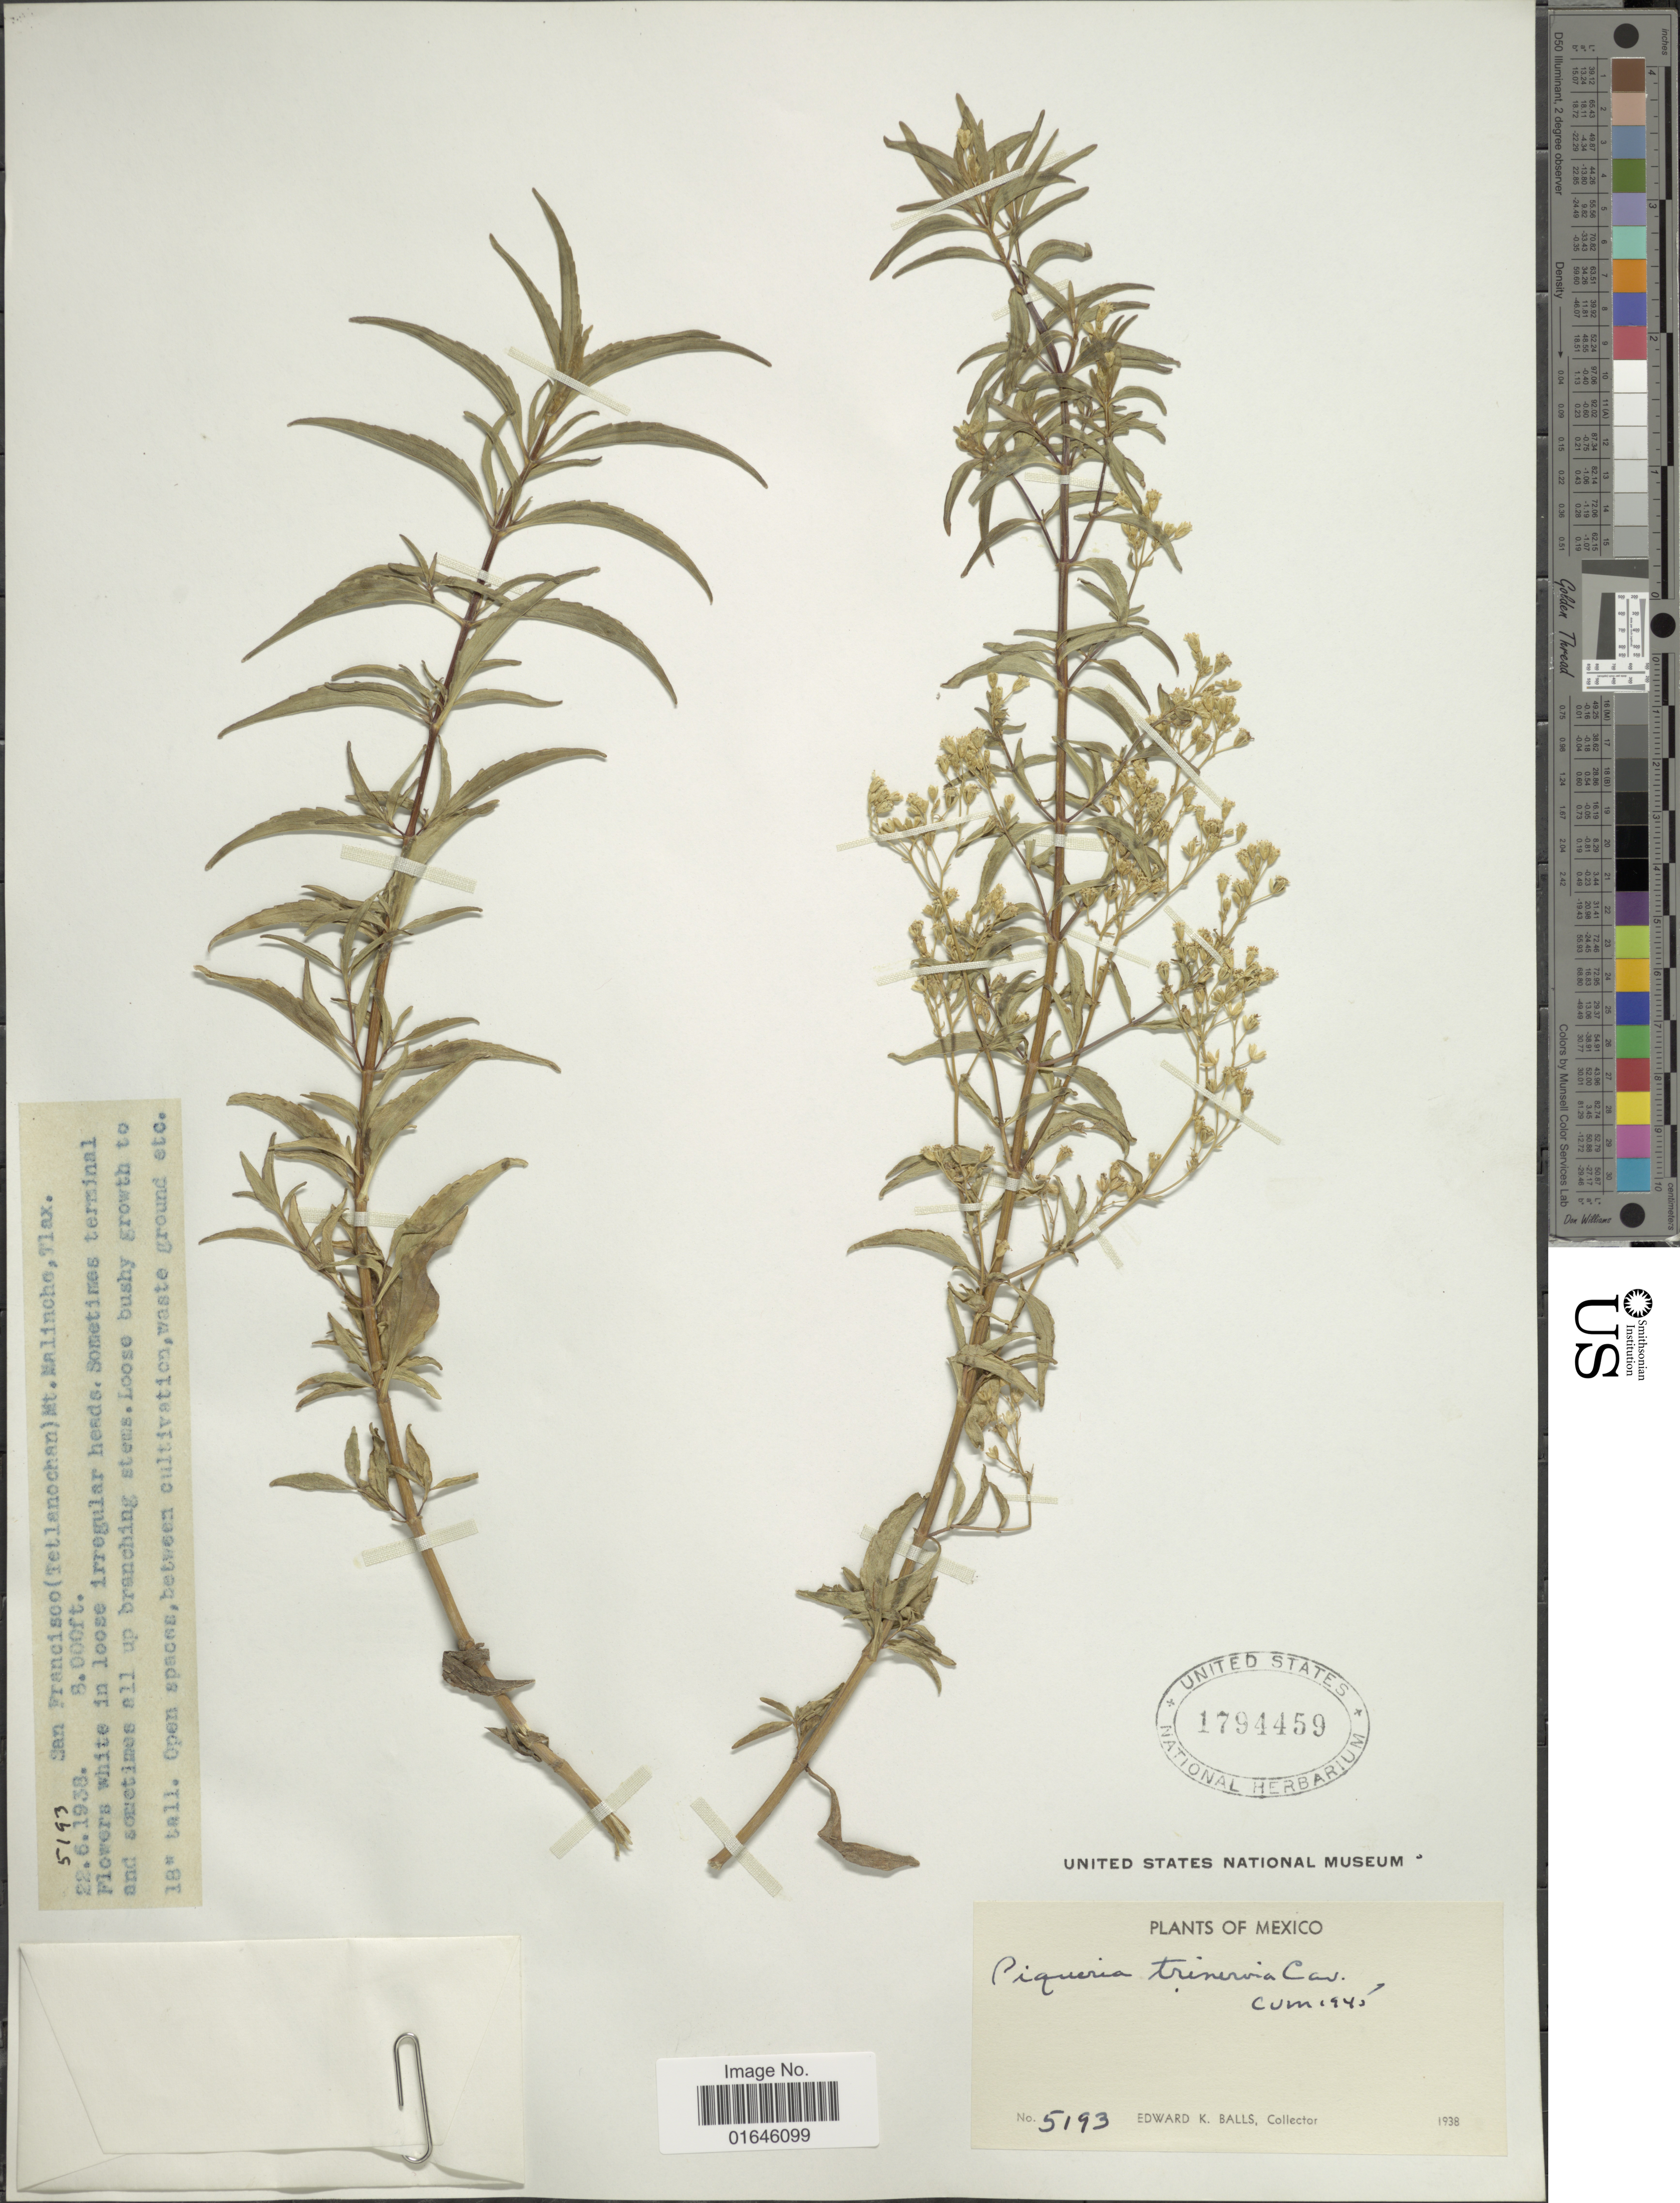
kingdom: Plantae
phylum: Tracheophyta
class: Magnoliopsida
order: Asterales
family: Asteraceae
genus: Piqueria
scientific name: Piqueria trinervia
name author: Cav.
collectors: E. K. Balls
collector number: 5193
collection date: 1938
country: Mexico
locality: San Francisco (Tetlanochan), Mt. Malinoho, Tlax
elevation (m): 2438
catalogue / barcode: US 1794459